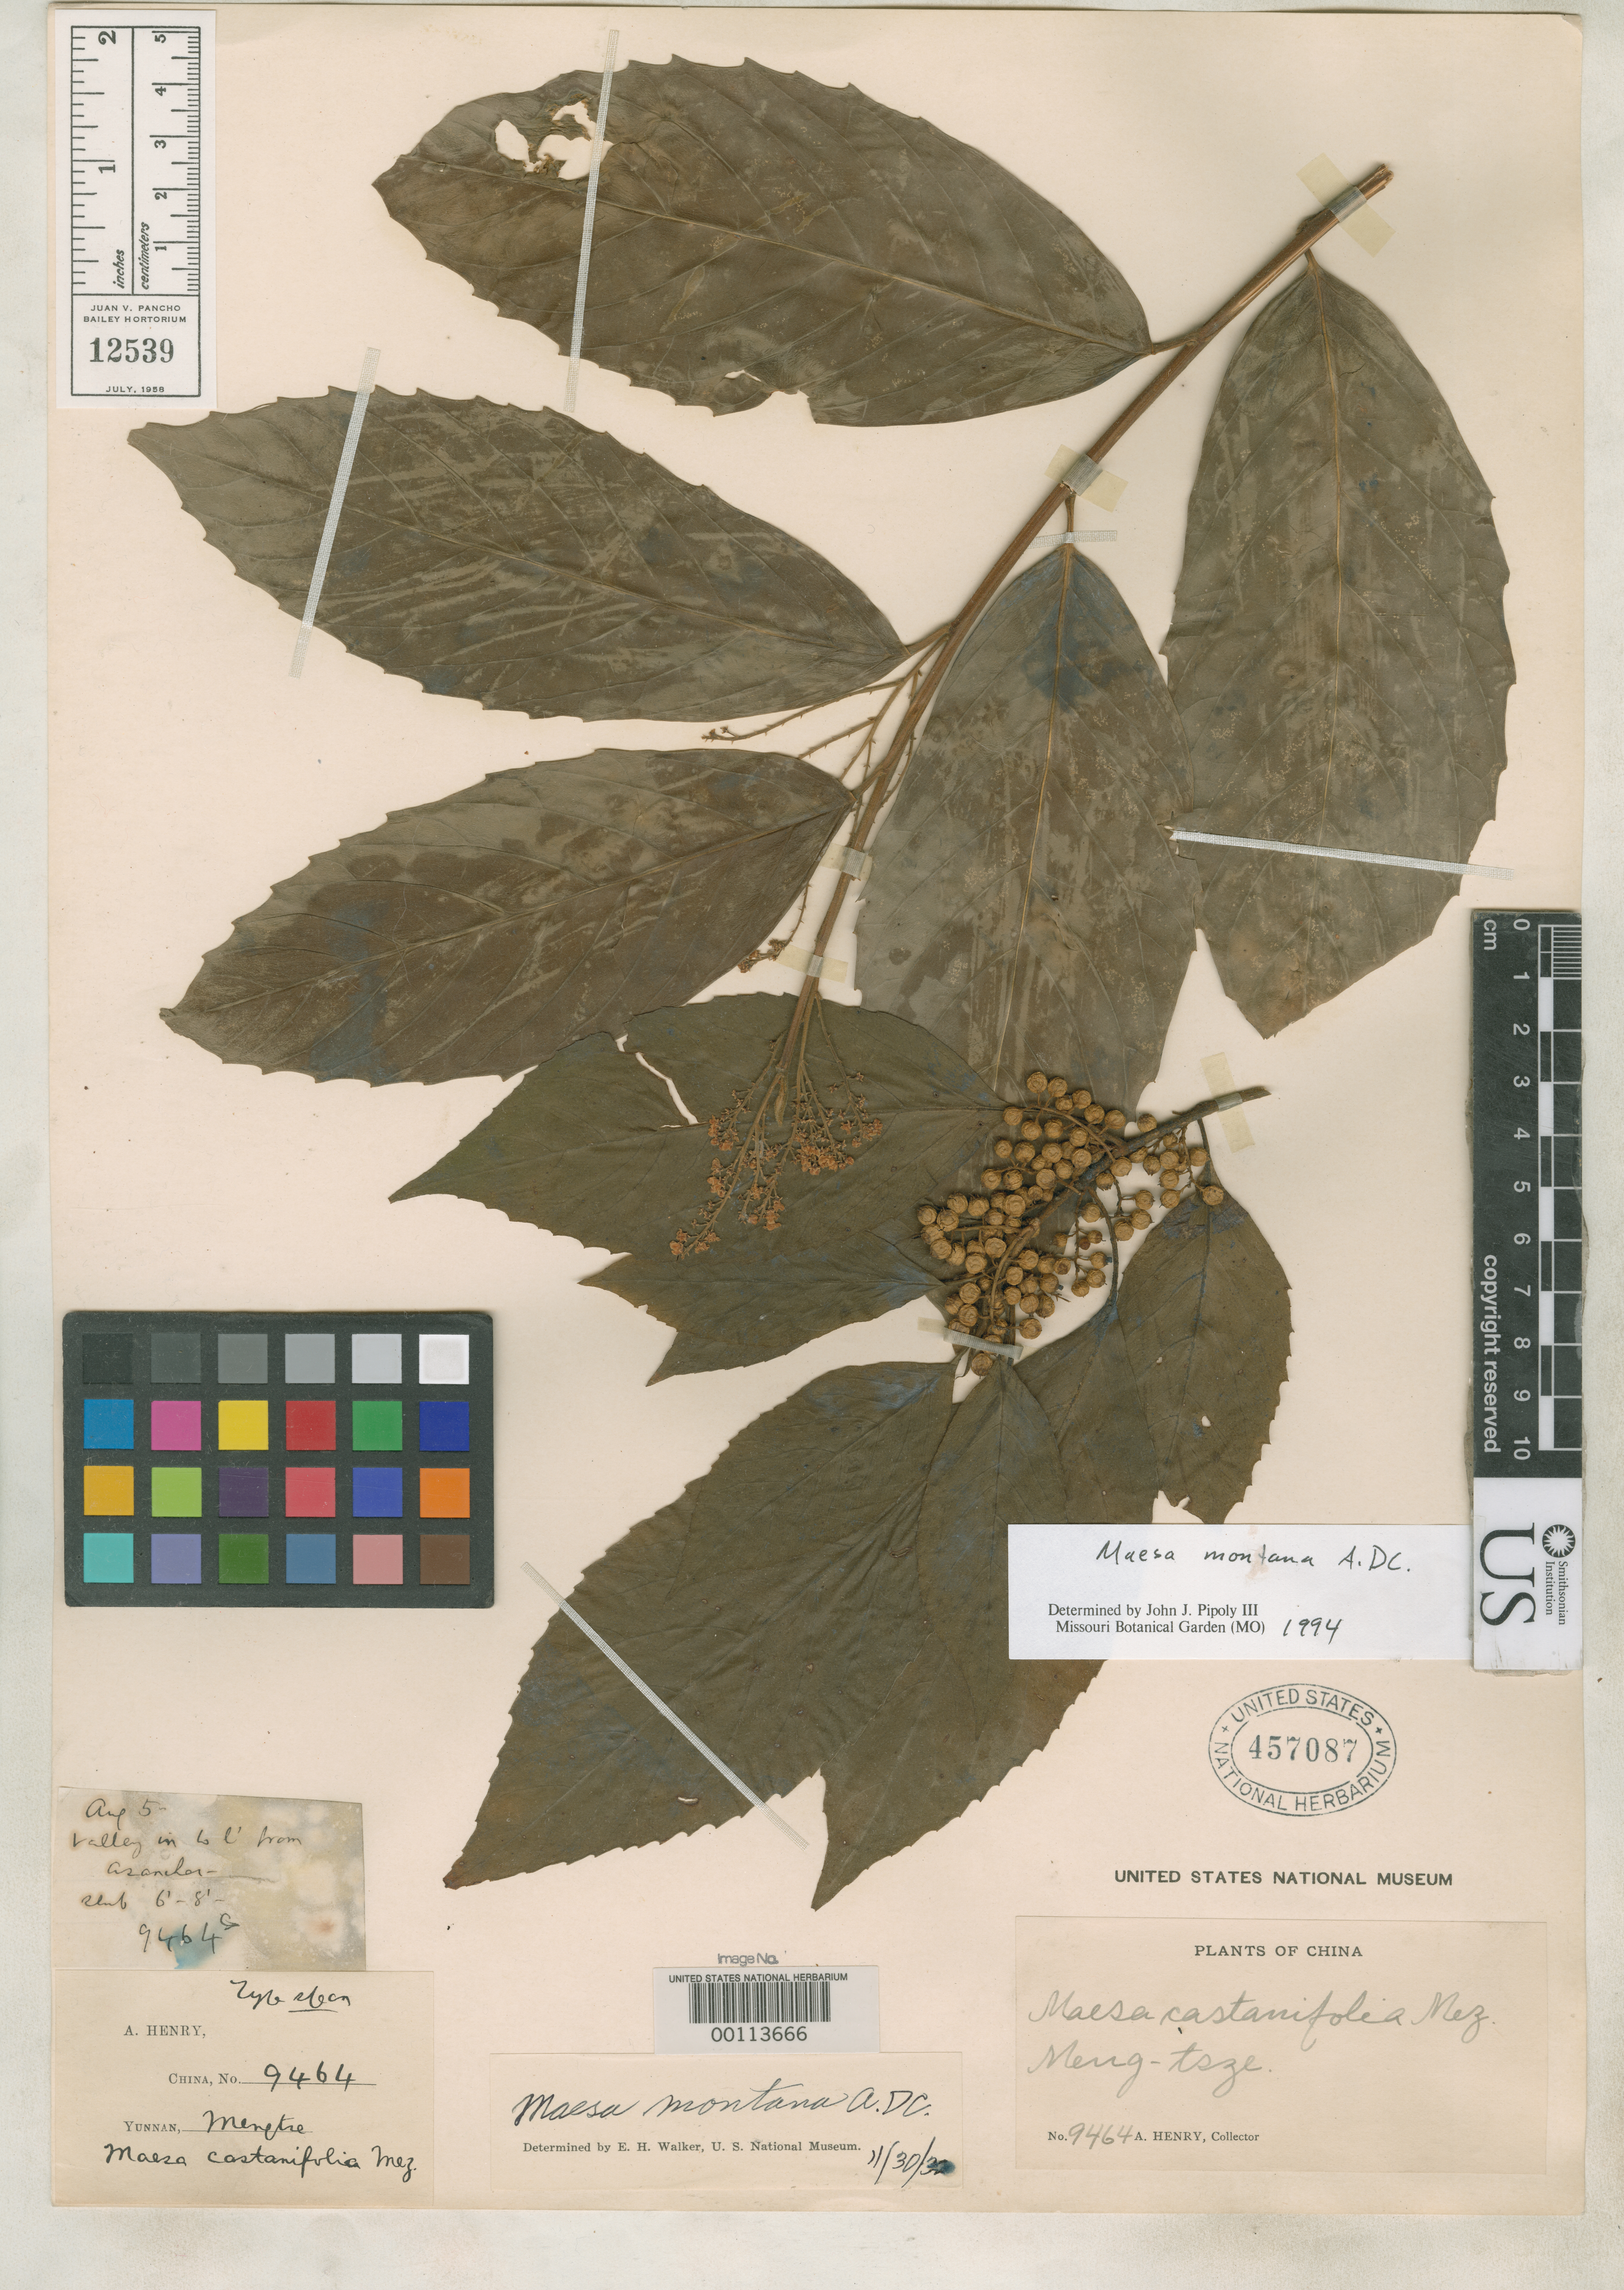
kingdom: Plantae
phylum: Tracheophyta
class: Magnoliopsida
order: Ericales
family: Primulaceae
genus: Maesa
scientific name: Maesa castaneifolia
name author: Mez in Engl.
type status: Isosyntype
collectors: A. Henry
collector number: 9464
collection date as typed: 05 Aug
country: China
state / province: Yunnan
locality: Mengtze.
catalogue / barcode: US 457087